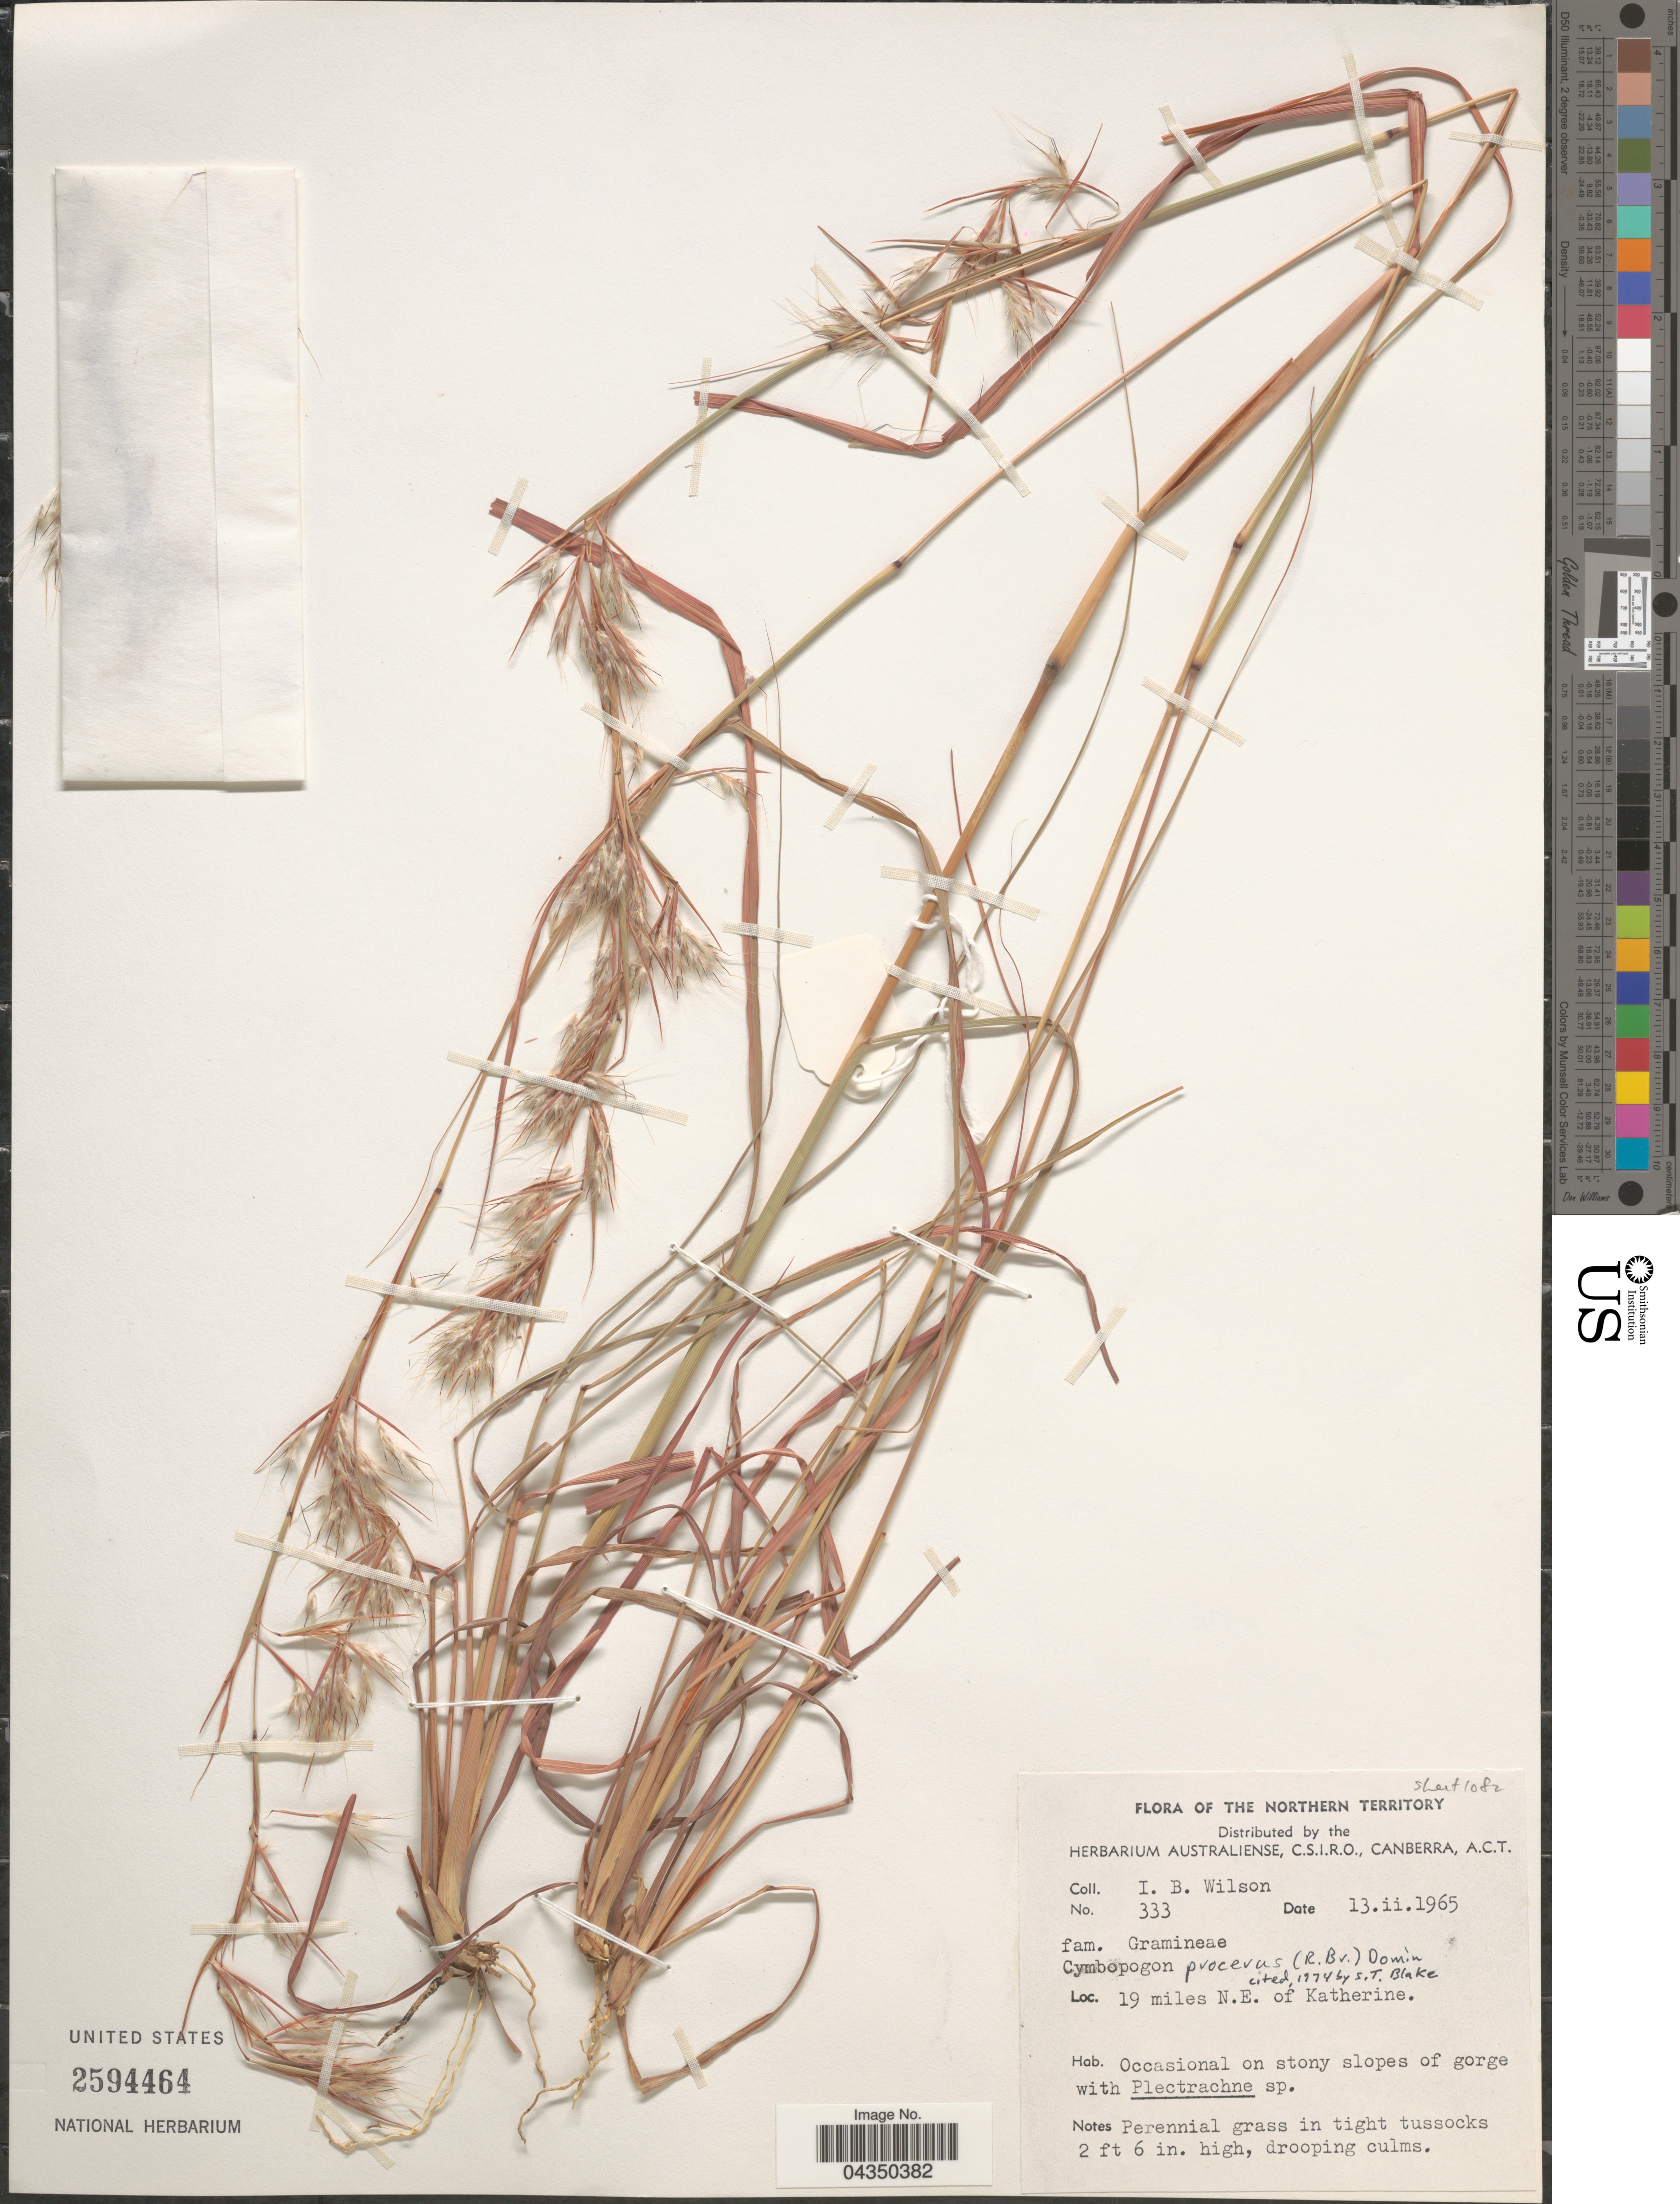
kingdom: Plantae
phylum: Tracheophyta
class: Liliopsida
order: Poales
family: Poaceae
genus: Cymbopogon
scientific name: Cymbopogon procerus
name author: Domin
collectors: I. B. Wilson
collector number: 333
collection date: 1965-02-13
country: Australia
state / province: Northern Territory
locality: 19 miles N.E. of Katherine.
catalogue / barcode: US 2594464